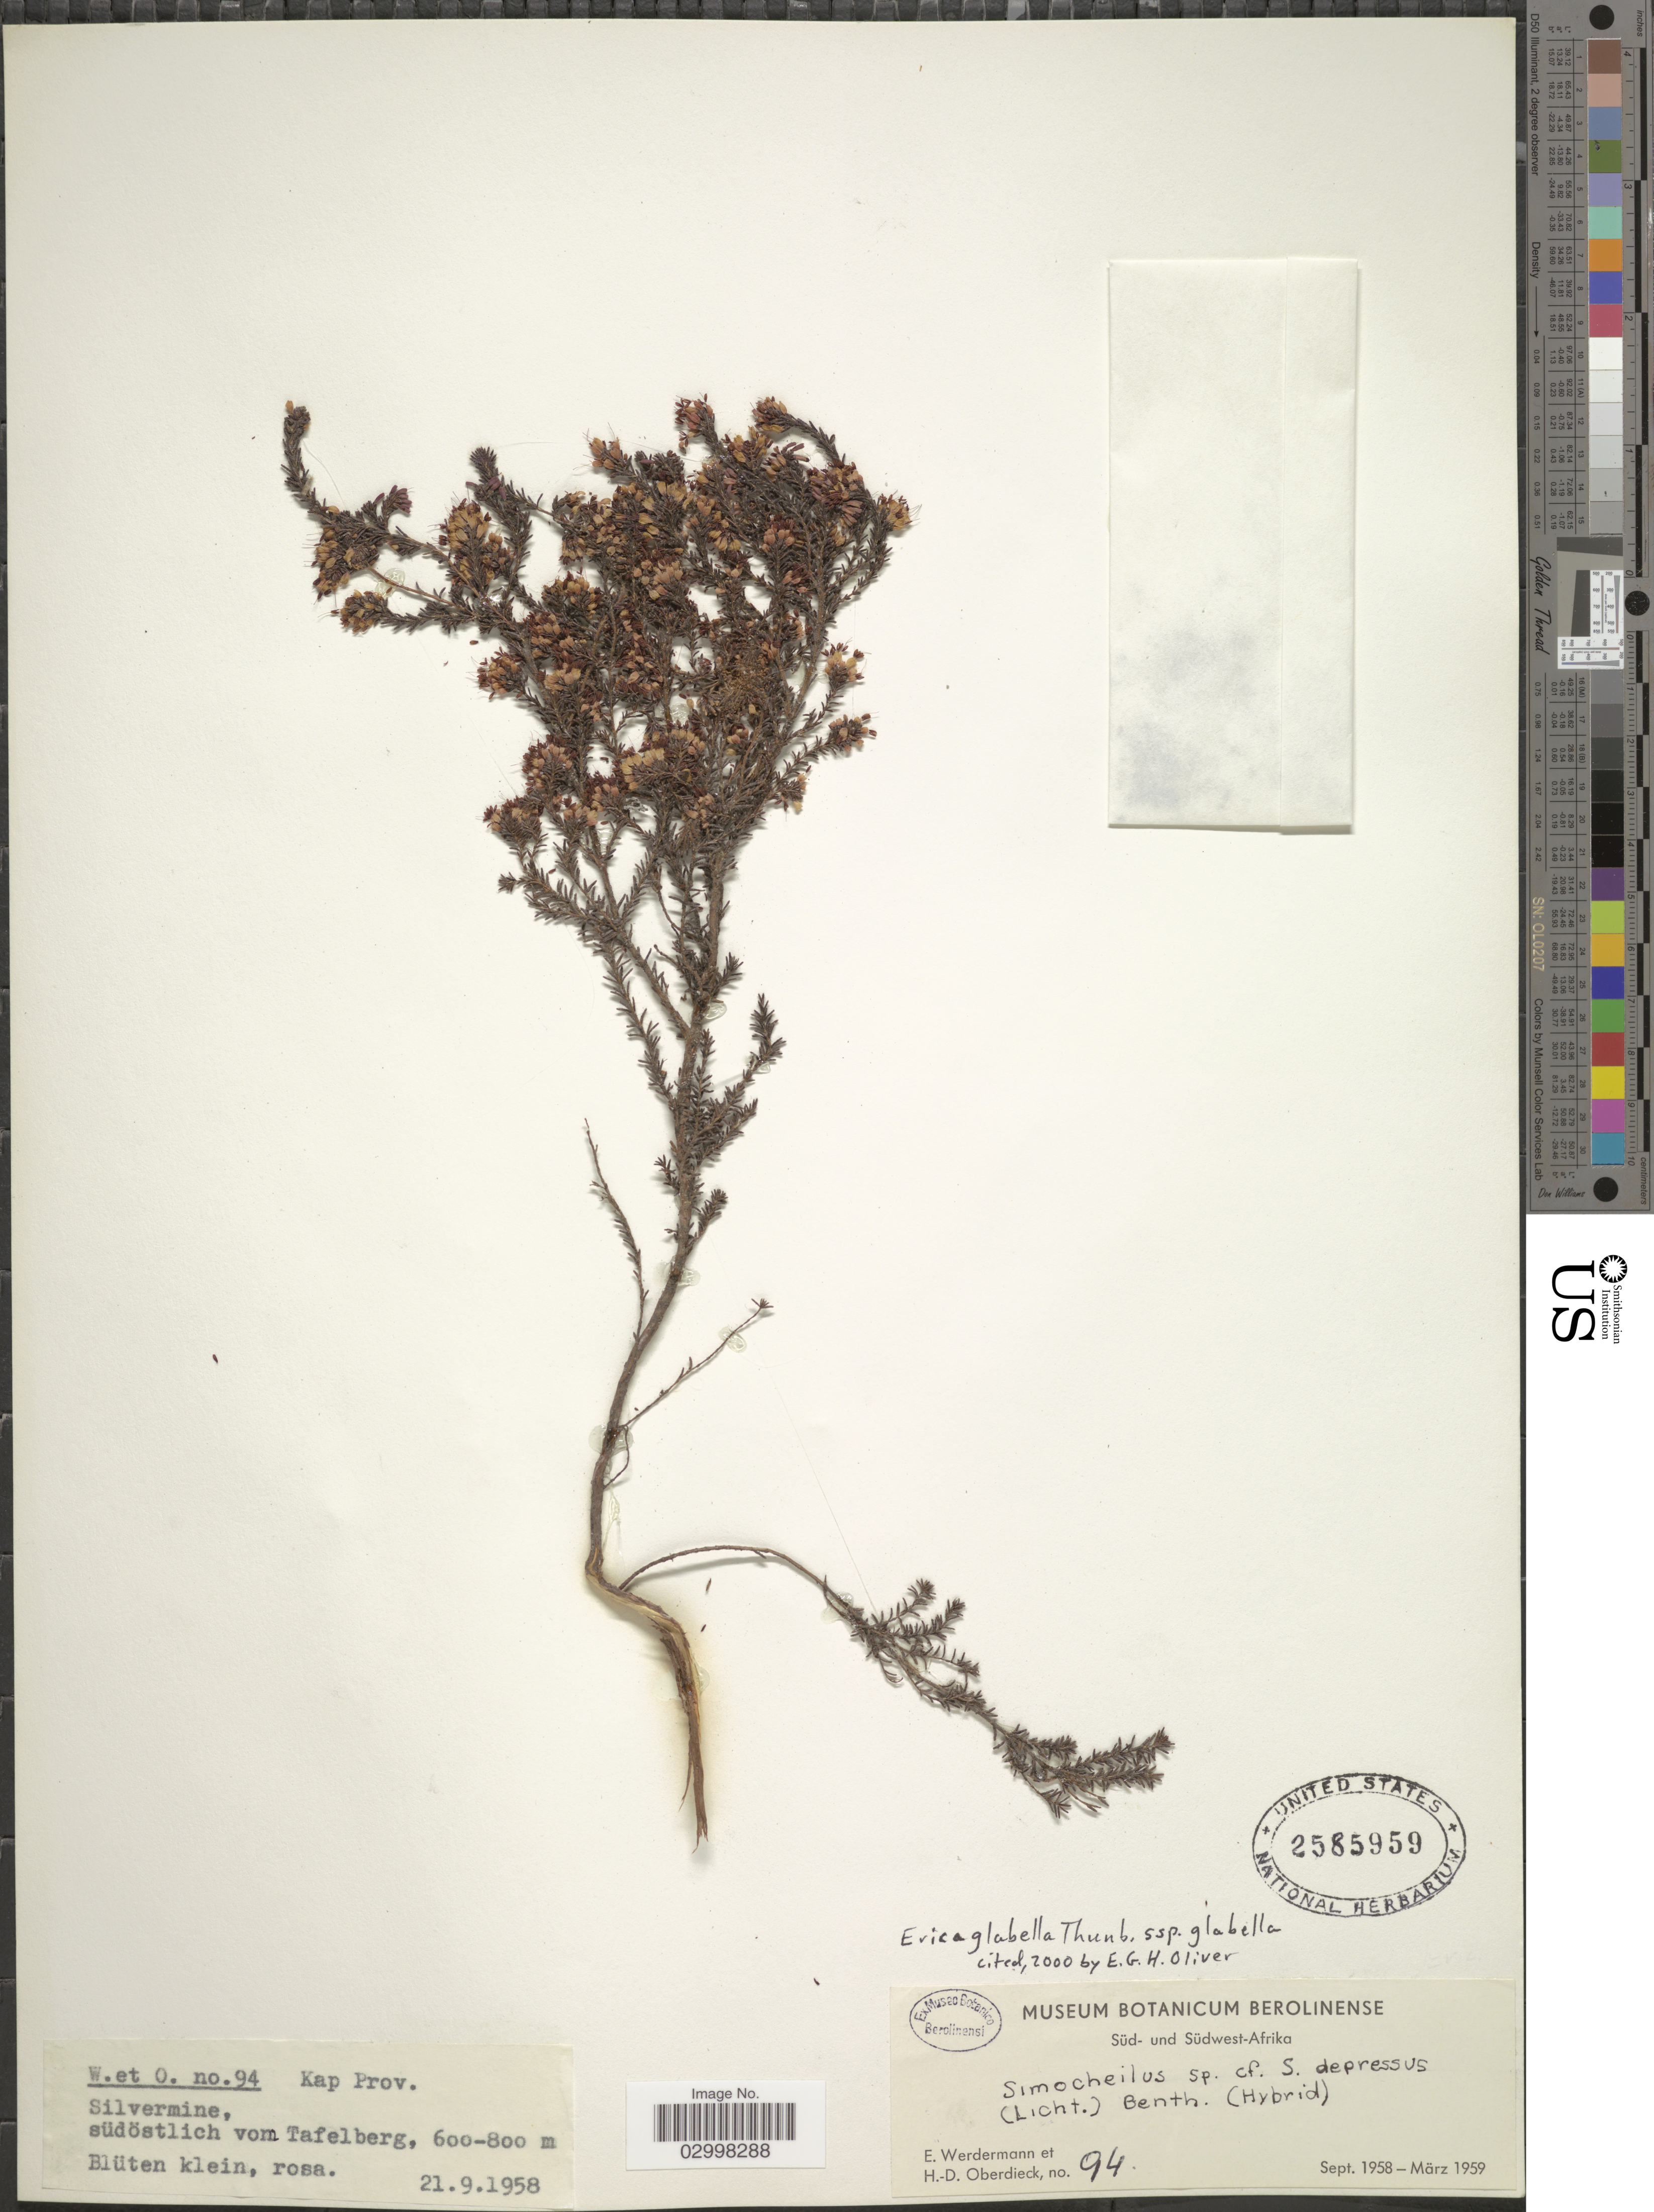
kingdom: Plantae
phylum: Tracheophyta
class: Magnoliopsida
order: Ericales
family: Ericaceae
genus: Erica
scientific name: Erica glabella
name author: Thunb.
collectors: E. Werdermann & H. Oberdieck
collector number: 94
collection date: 1958-09-21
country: South Africa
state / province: Western Cape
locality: Kap Prov. Silvermine, südöstlich vom Tafelberg.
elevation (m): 600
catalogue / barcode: US 2585959